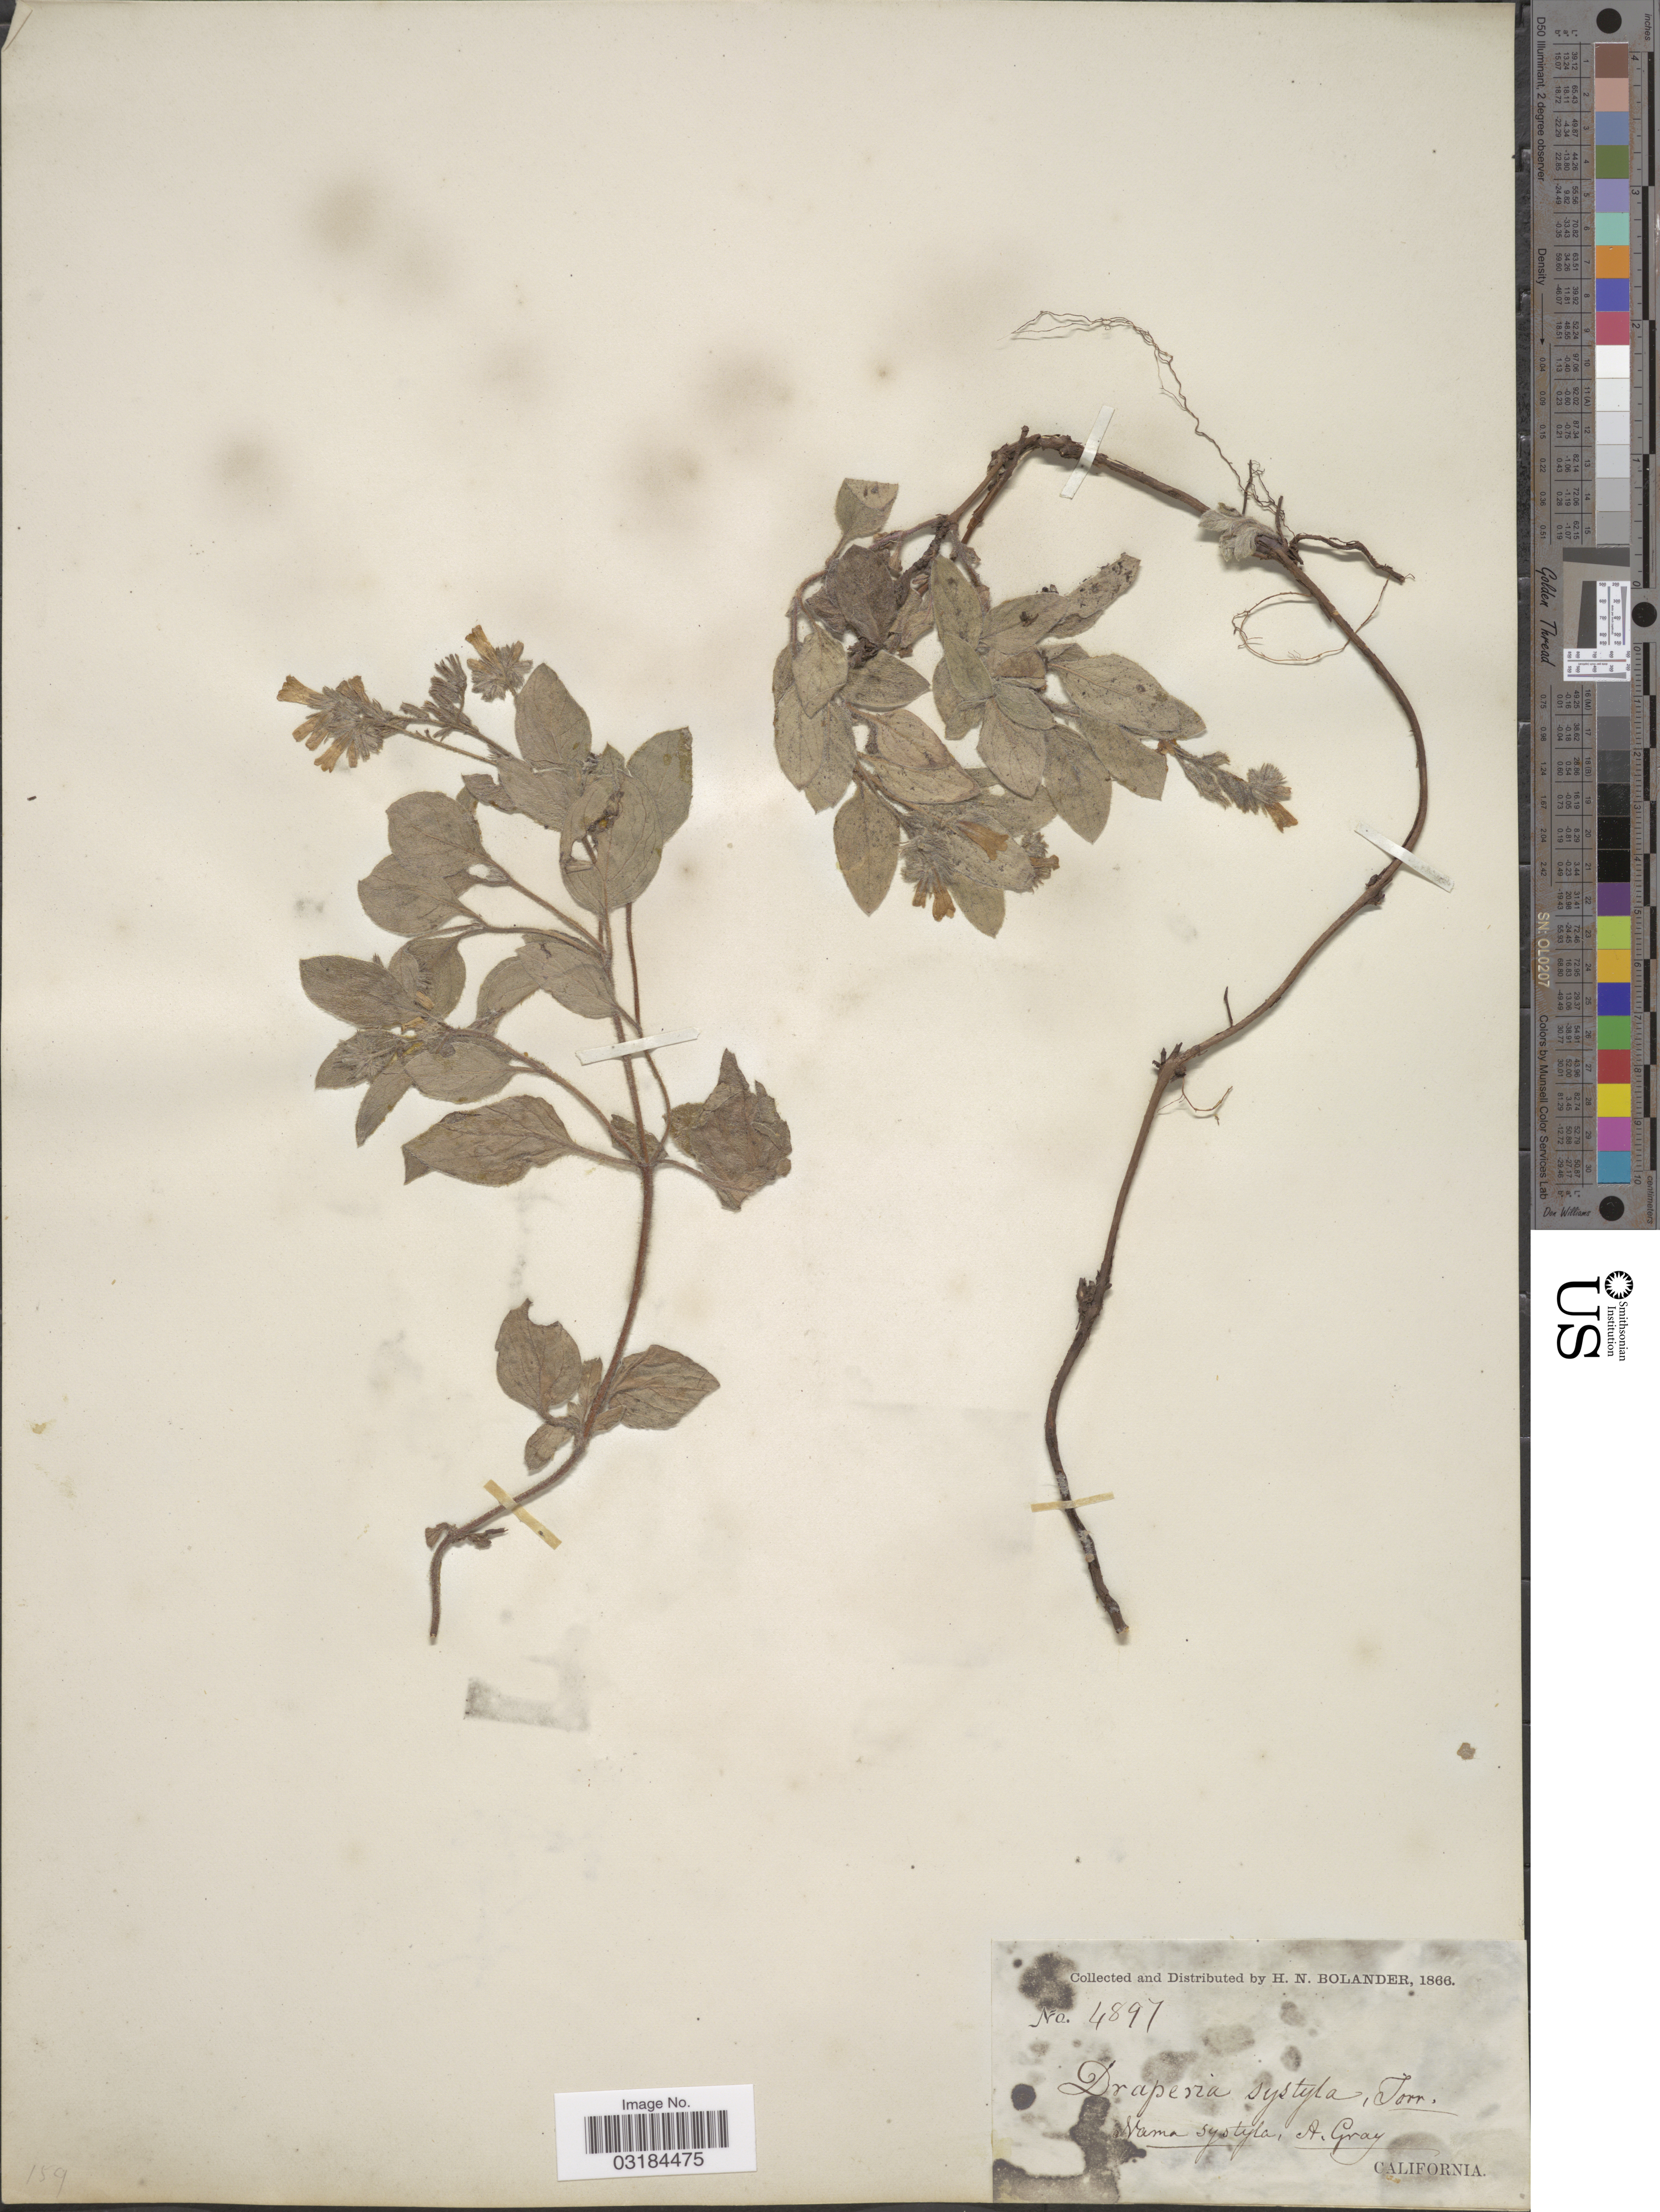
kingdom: Plantae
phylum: Tracheophyta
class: Magnoliopsida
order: Boraginales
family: Hydrophyllaceae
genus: Draperia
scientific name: Draperia systyla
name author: (A. Gray) Torr.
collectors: H. Bolander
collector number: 4897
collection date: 1866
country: United States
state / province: California